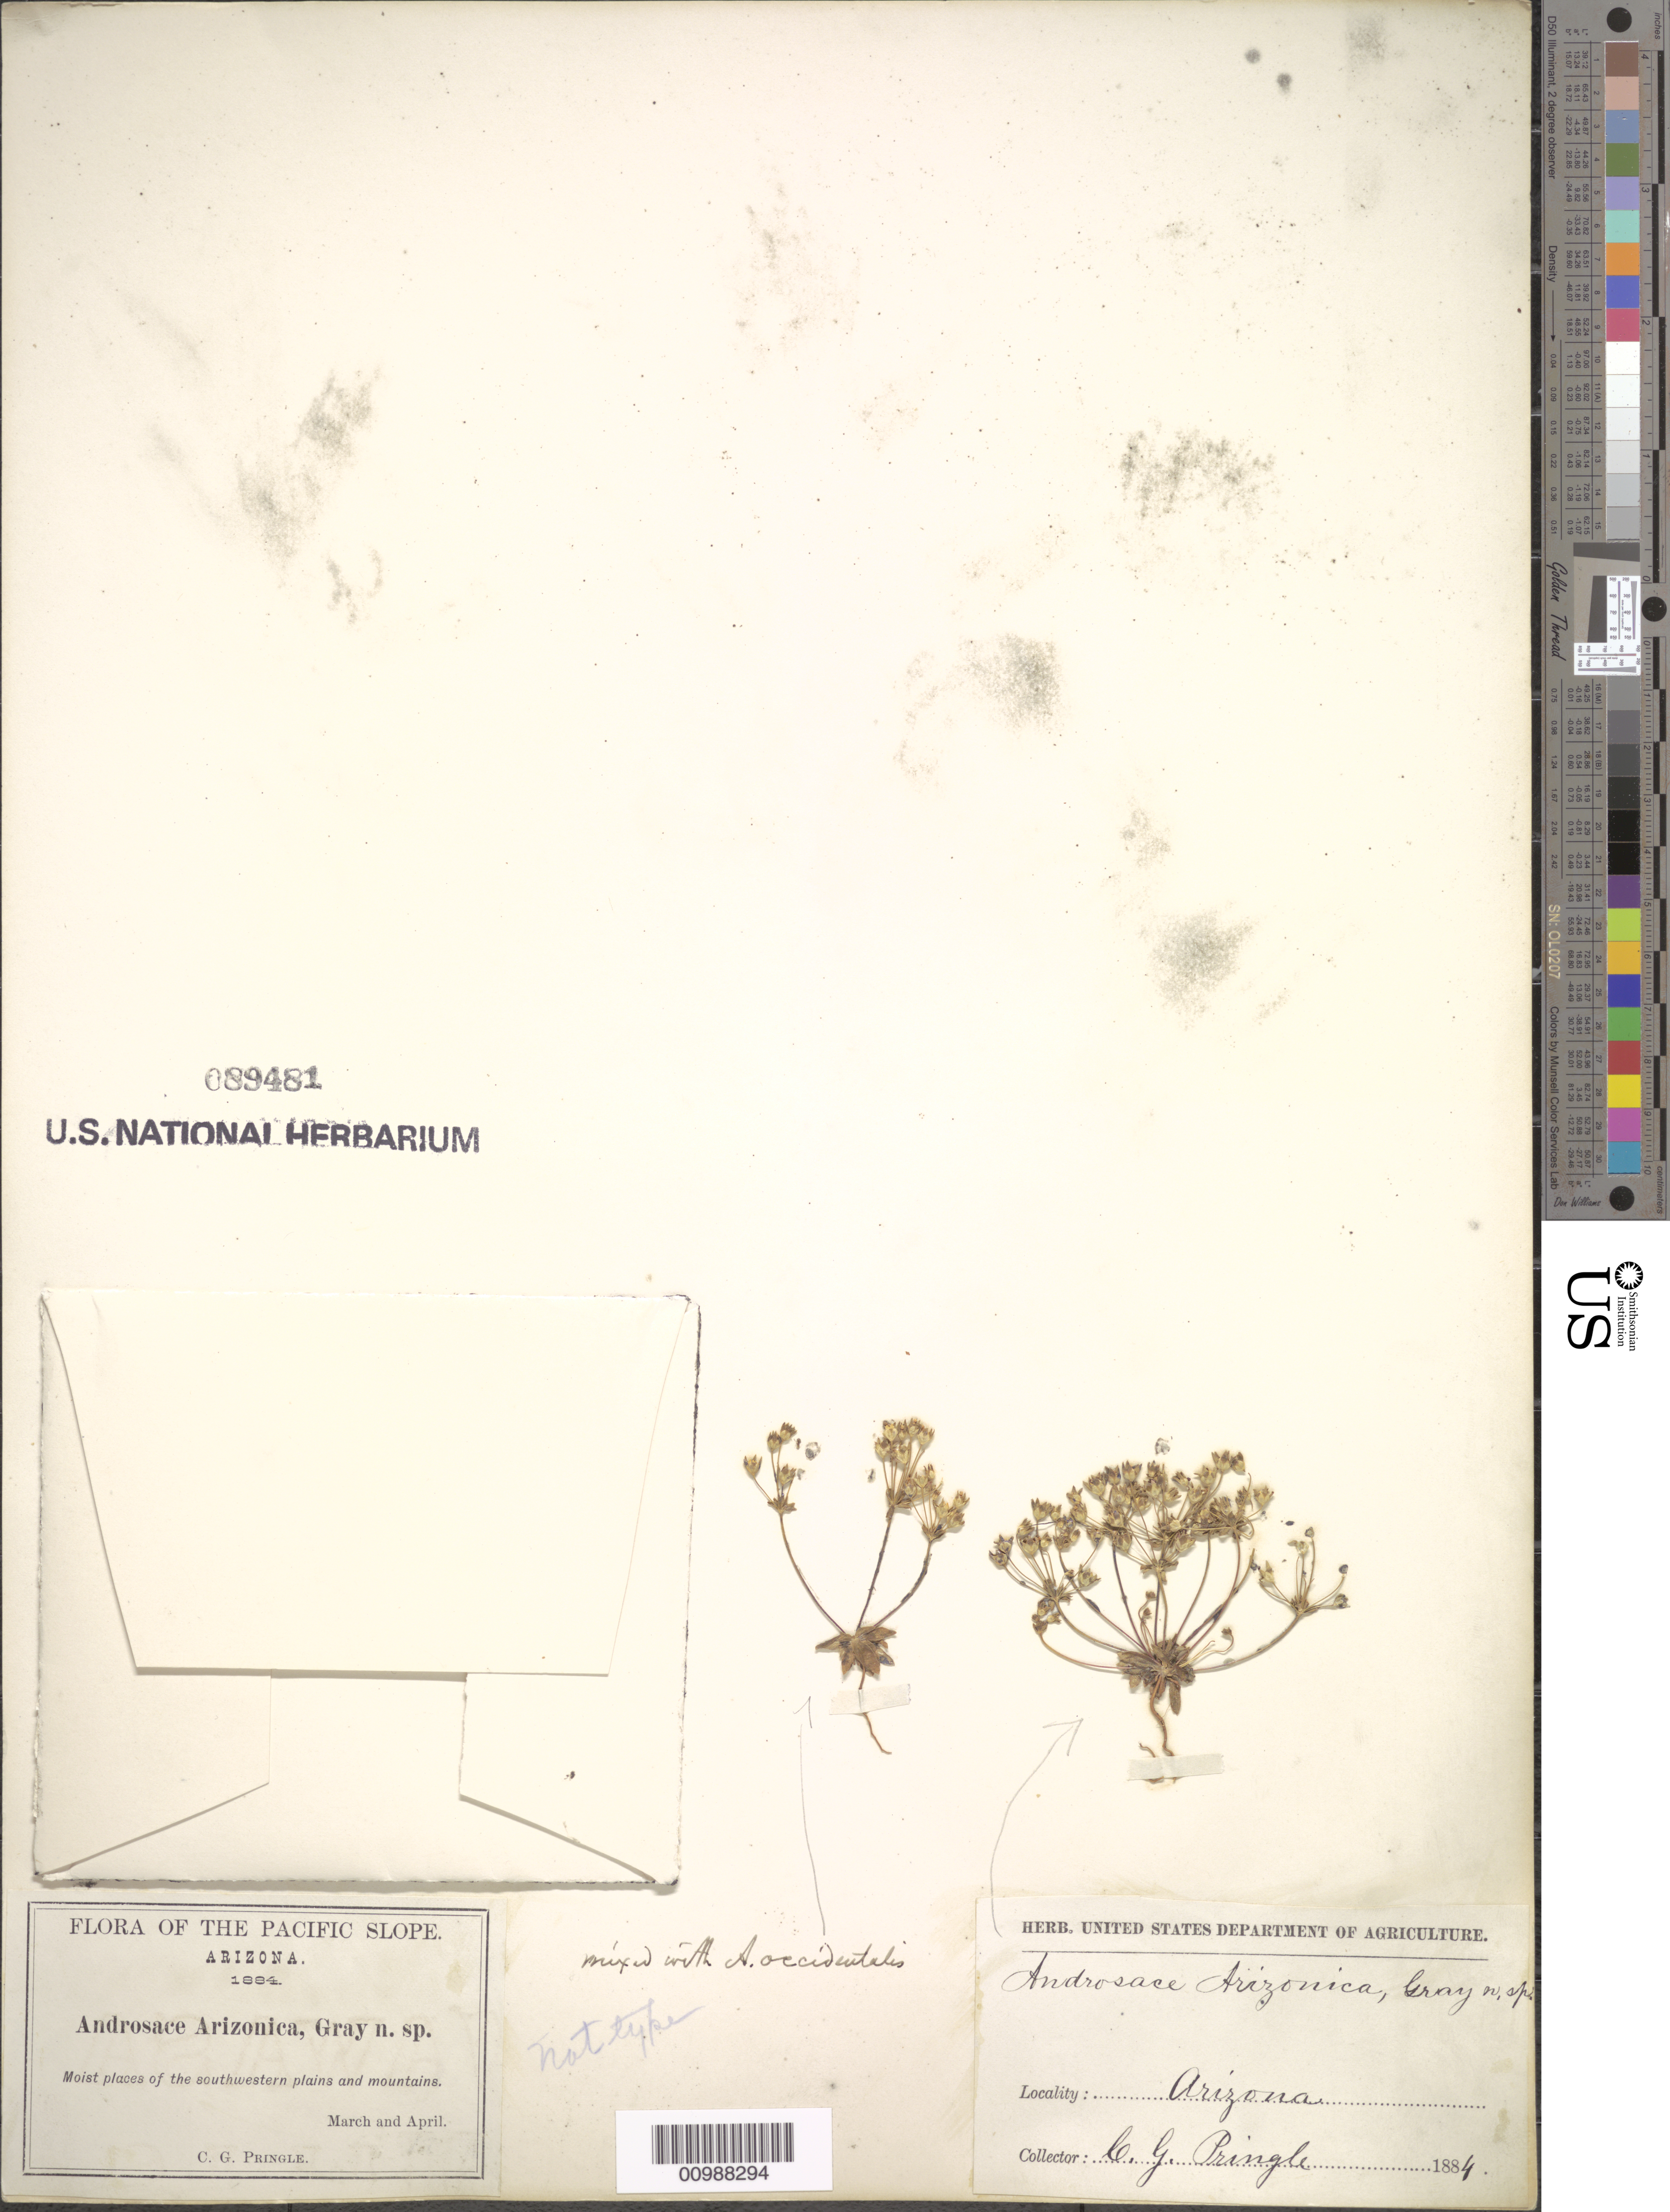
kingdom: Plantae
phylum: Tracheophyta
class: Magnoliopsida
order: Ericales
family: Primulaceae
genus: Androsace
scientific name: Androsace arizonica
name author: (A. Gray) A. Gray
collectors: C. G. Pringle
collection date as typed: Mar 1884 to -- Apr 1884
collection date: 1884-03/1884-04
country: United States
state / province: Arizona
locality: Moist places of the southwestern plains and mountains.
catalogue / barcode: US 89481